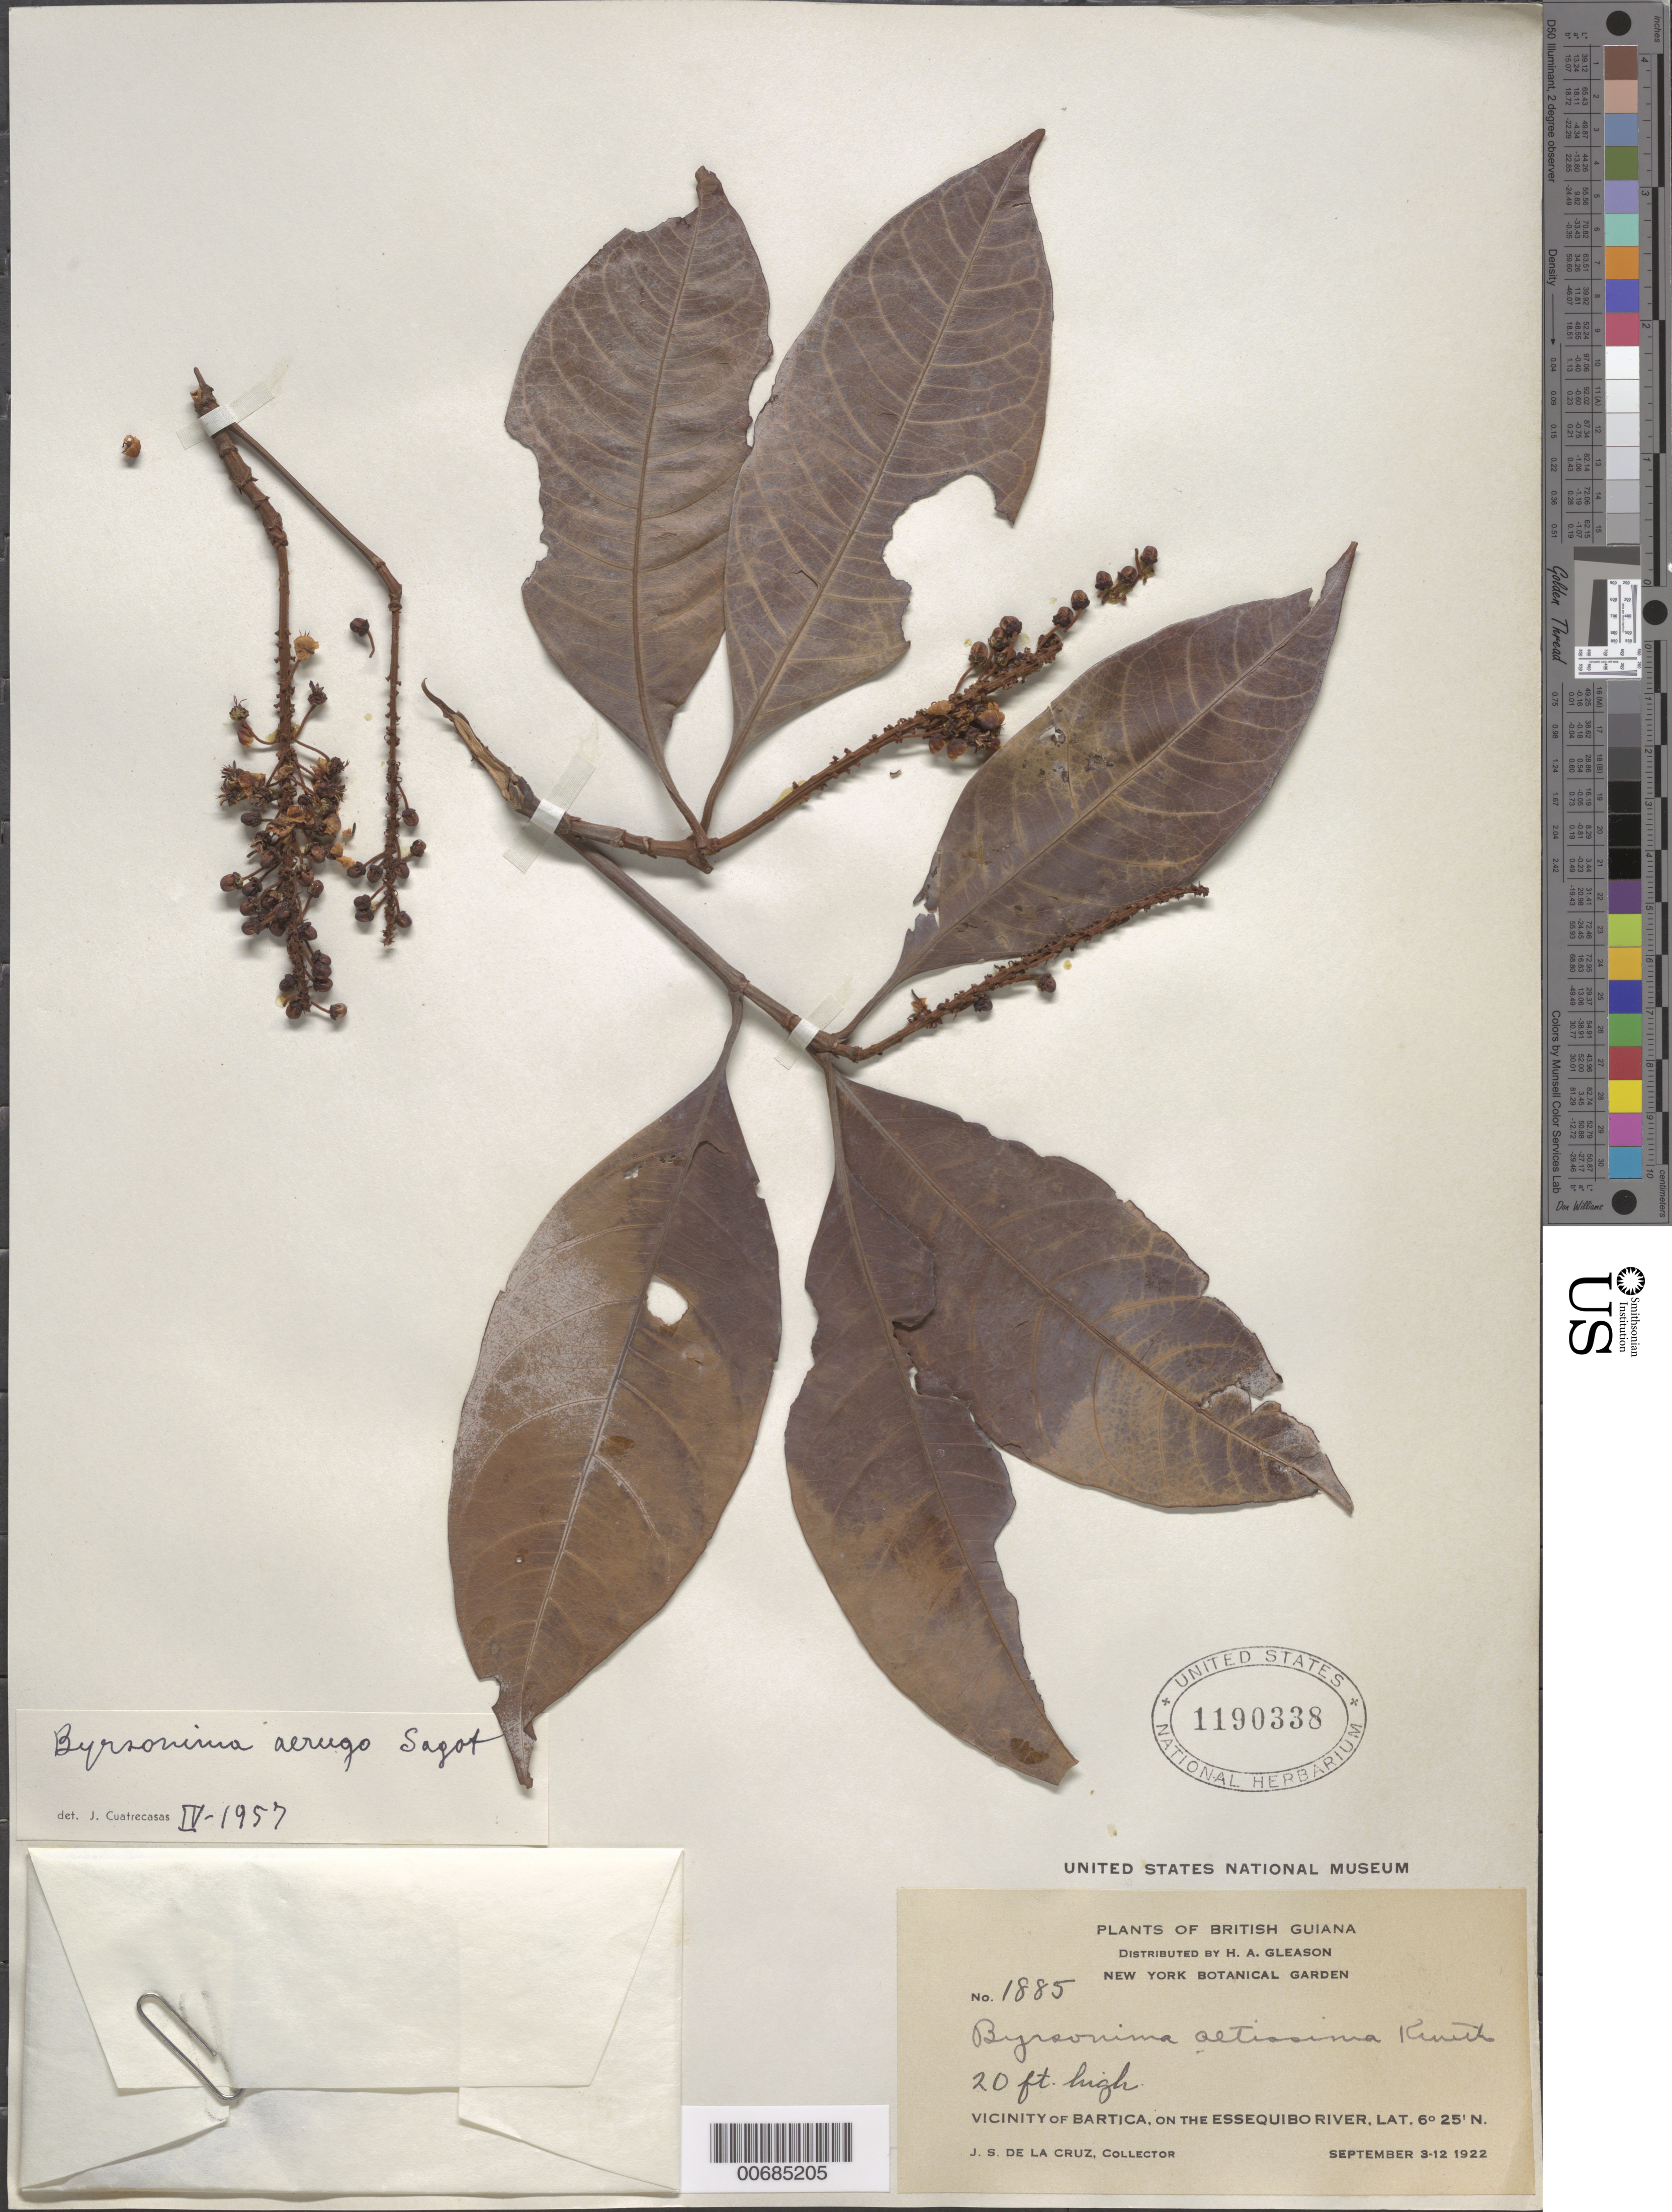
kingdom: Plantae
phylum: Tracheophyta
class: Magnoliopsida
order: Malpighiales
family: Malpighiaceae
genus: Byrsonima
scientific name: Byrsonima aerugo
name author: Sagot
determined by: Cuatrecasas, J.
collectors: J. S. de la Cruz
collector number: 1885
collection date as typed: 3-Sep-22 to 12-Sep-22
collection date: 1922-09-03/1922-09-12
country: Guyana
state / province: Cuyuni-Mazaruni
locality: Bartica, vic., on the Essequibo River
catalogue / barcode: US 1190338